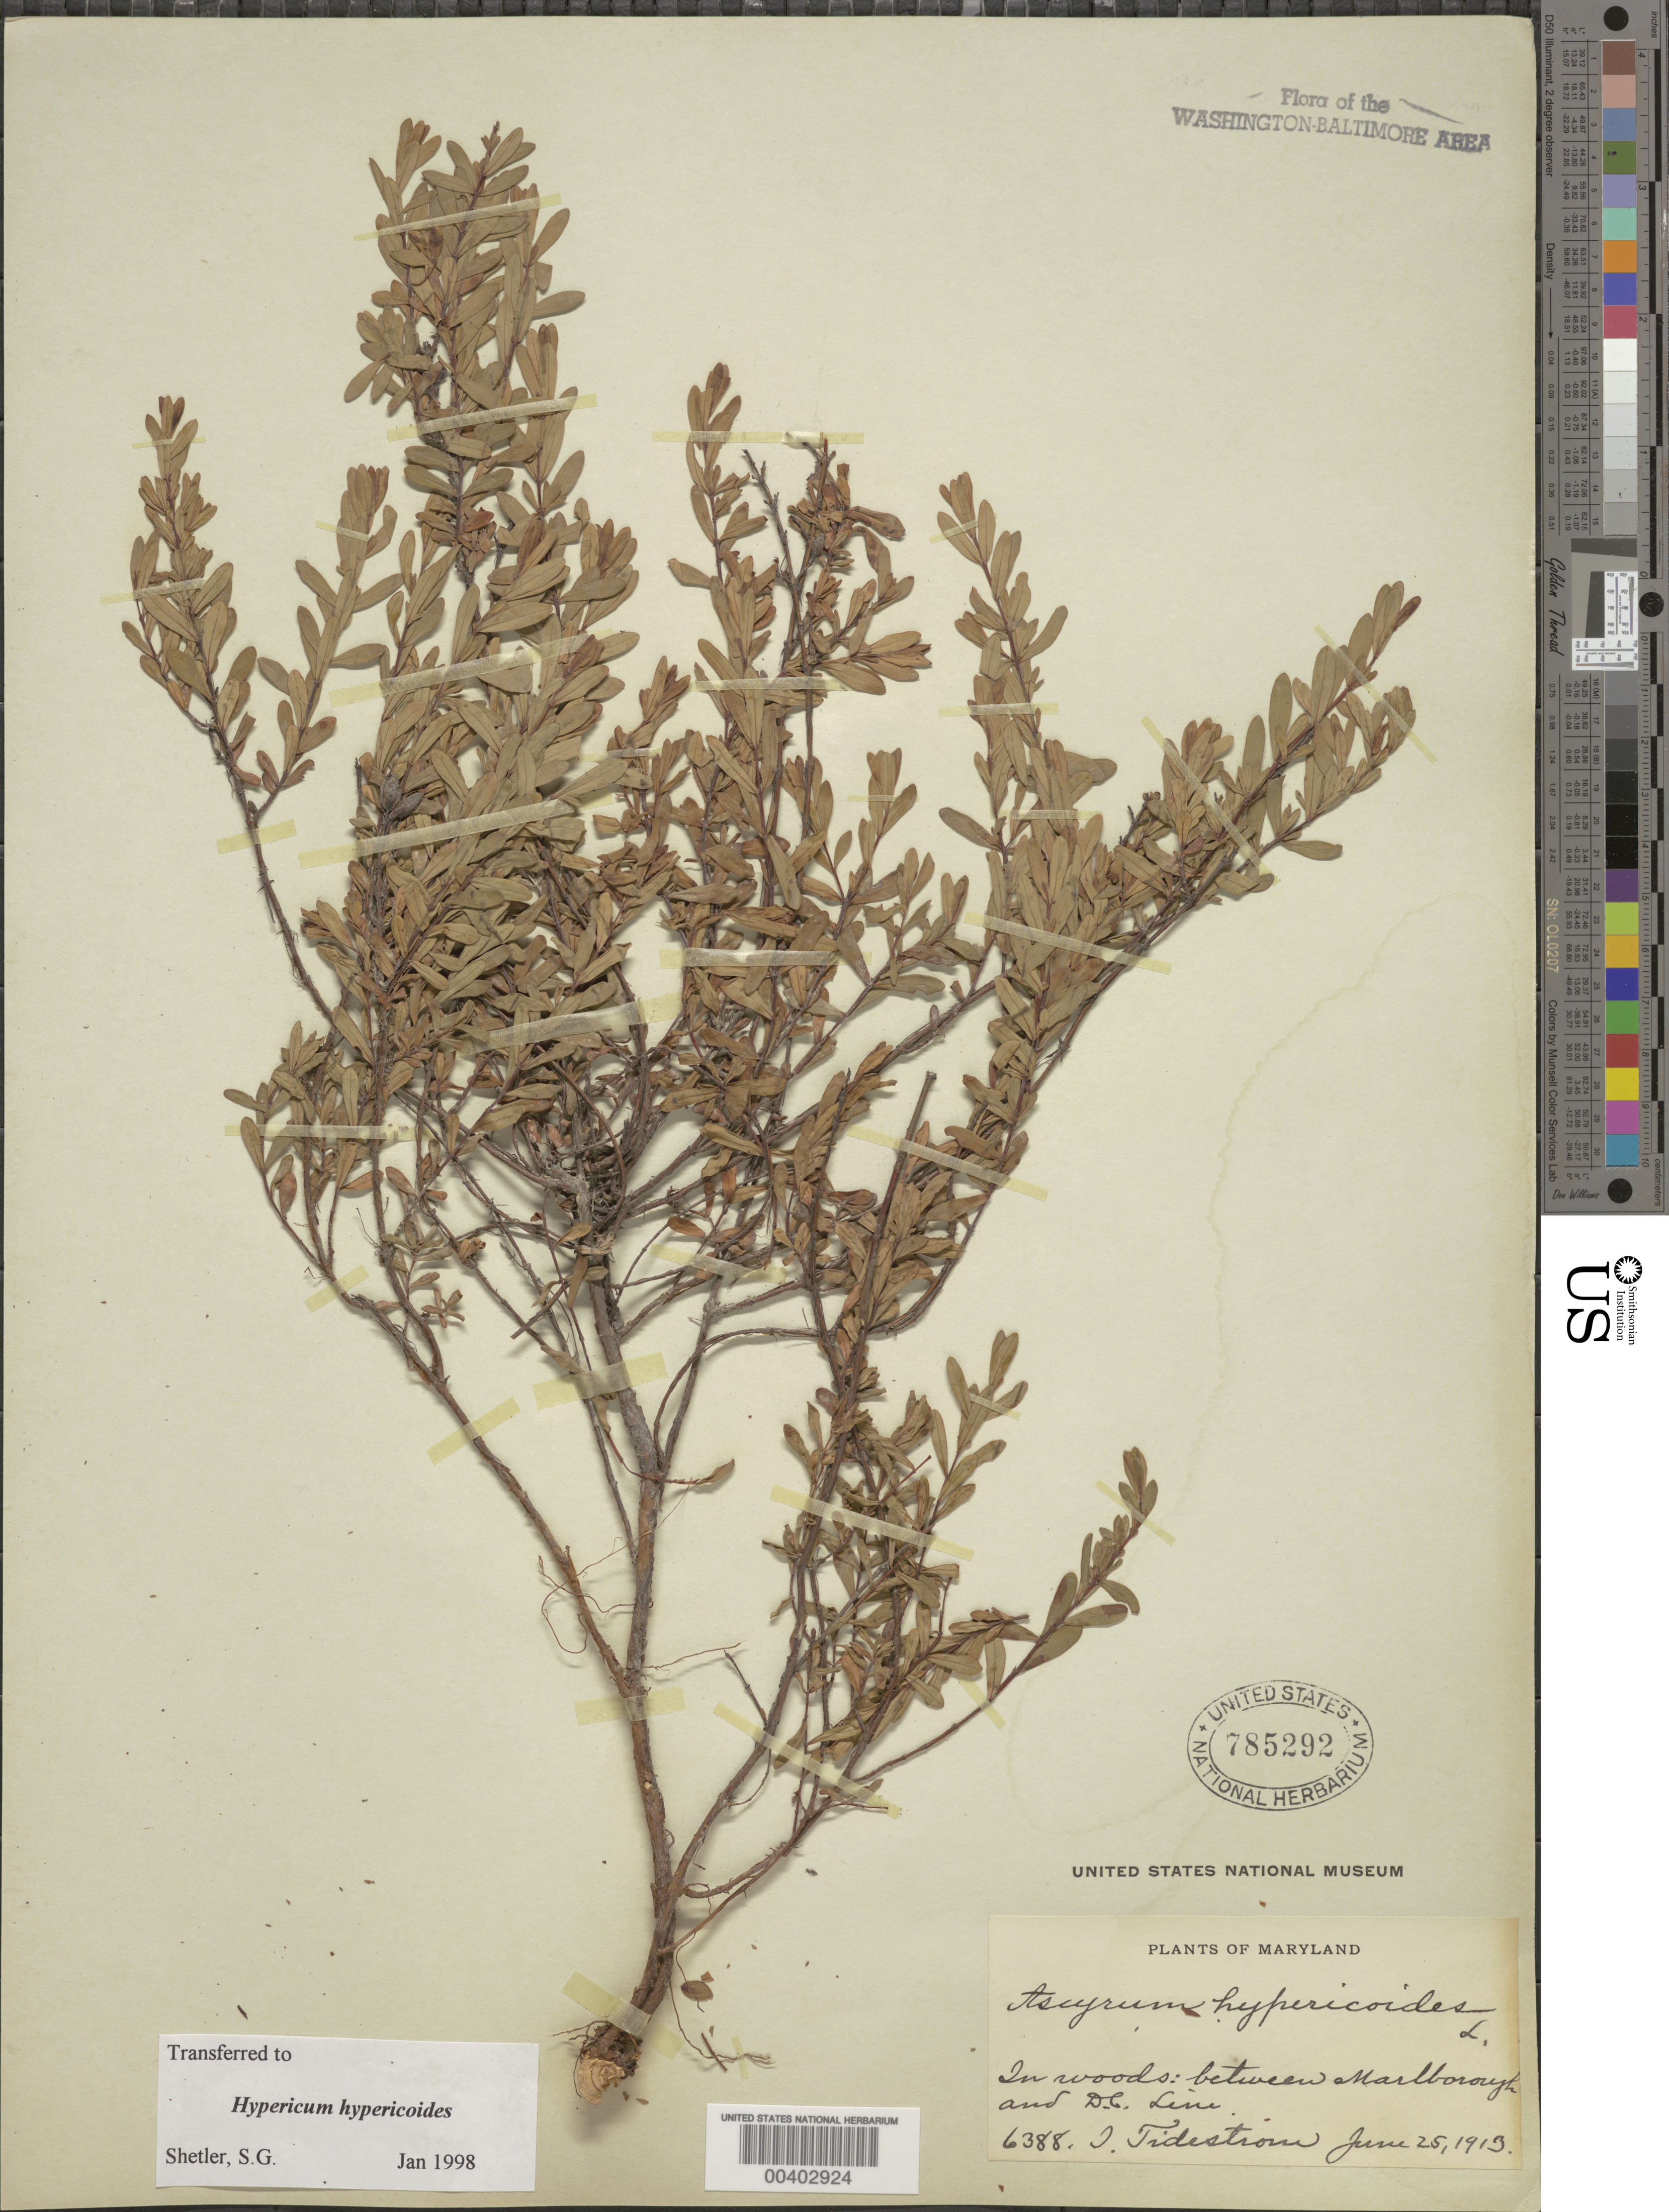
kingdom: Plantae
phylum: Tracheophyta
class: Magnoliopsida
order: Malpighiales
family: Hypericaceae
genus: Hypericum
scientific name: Hypericum hypericoides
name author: (L.) Crantz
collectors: I. F. Tidestrom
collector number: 6388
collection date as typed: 25 Jun 1913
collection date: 1913-06-25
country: United States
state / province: Maryland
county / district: Prince George's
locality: between Marlborough and DC Line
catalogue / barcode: US 785292